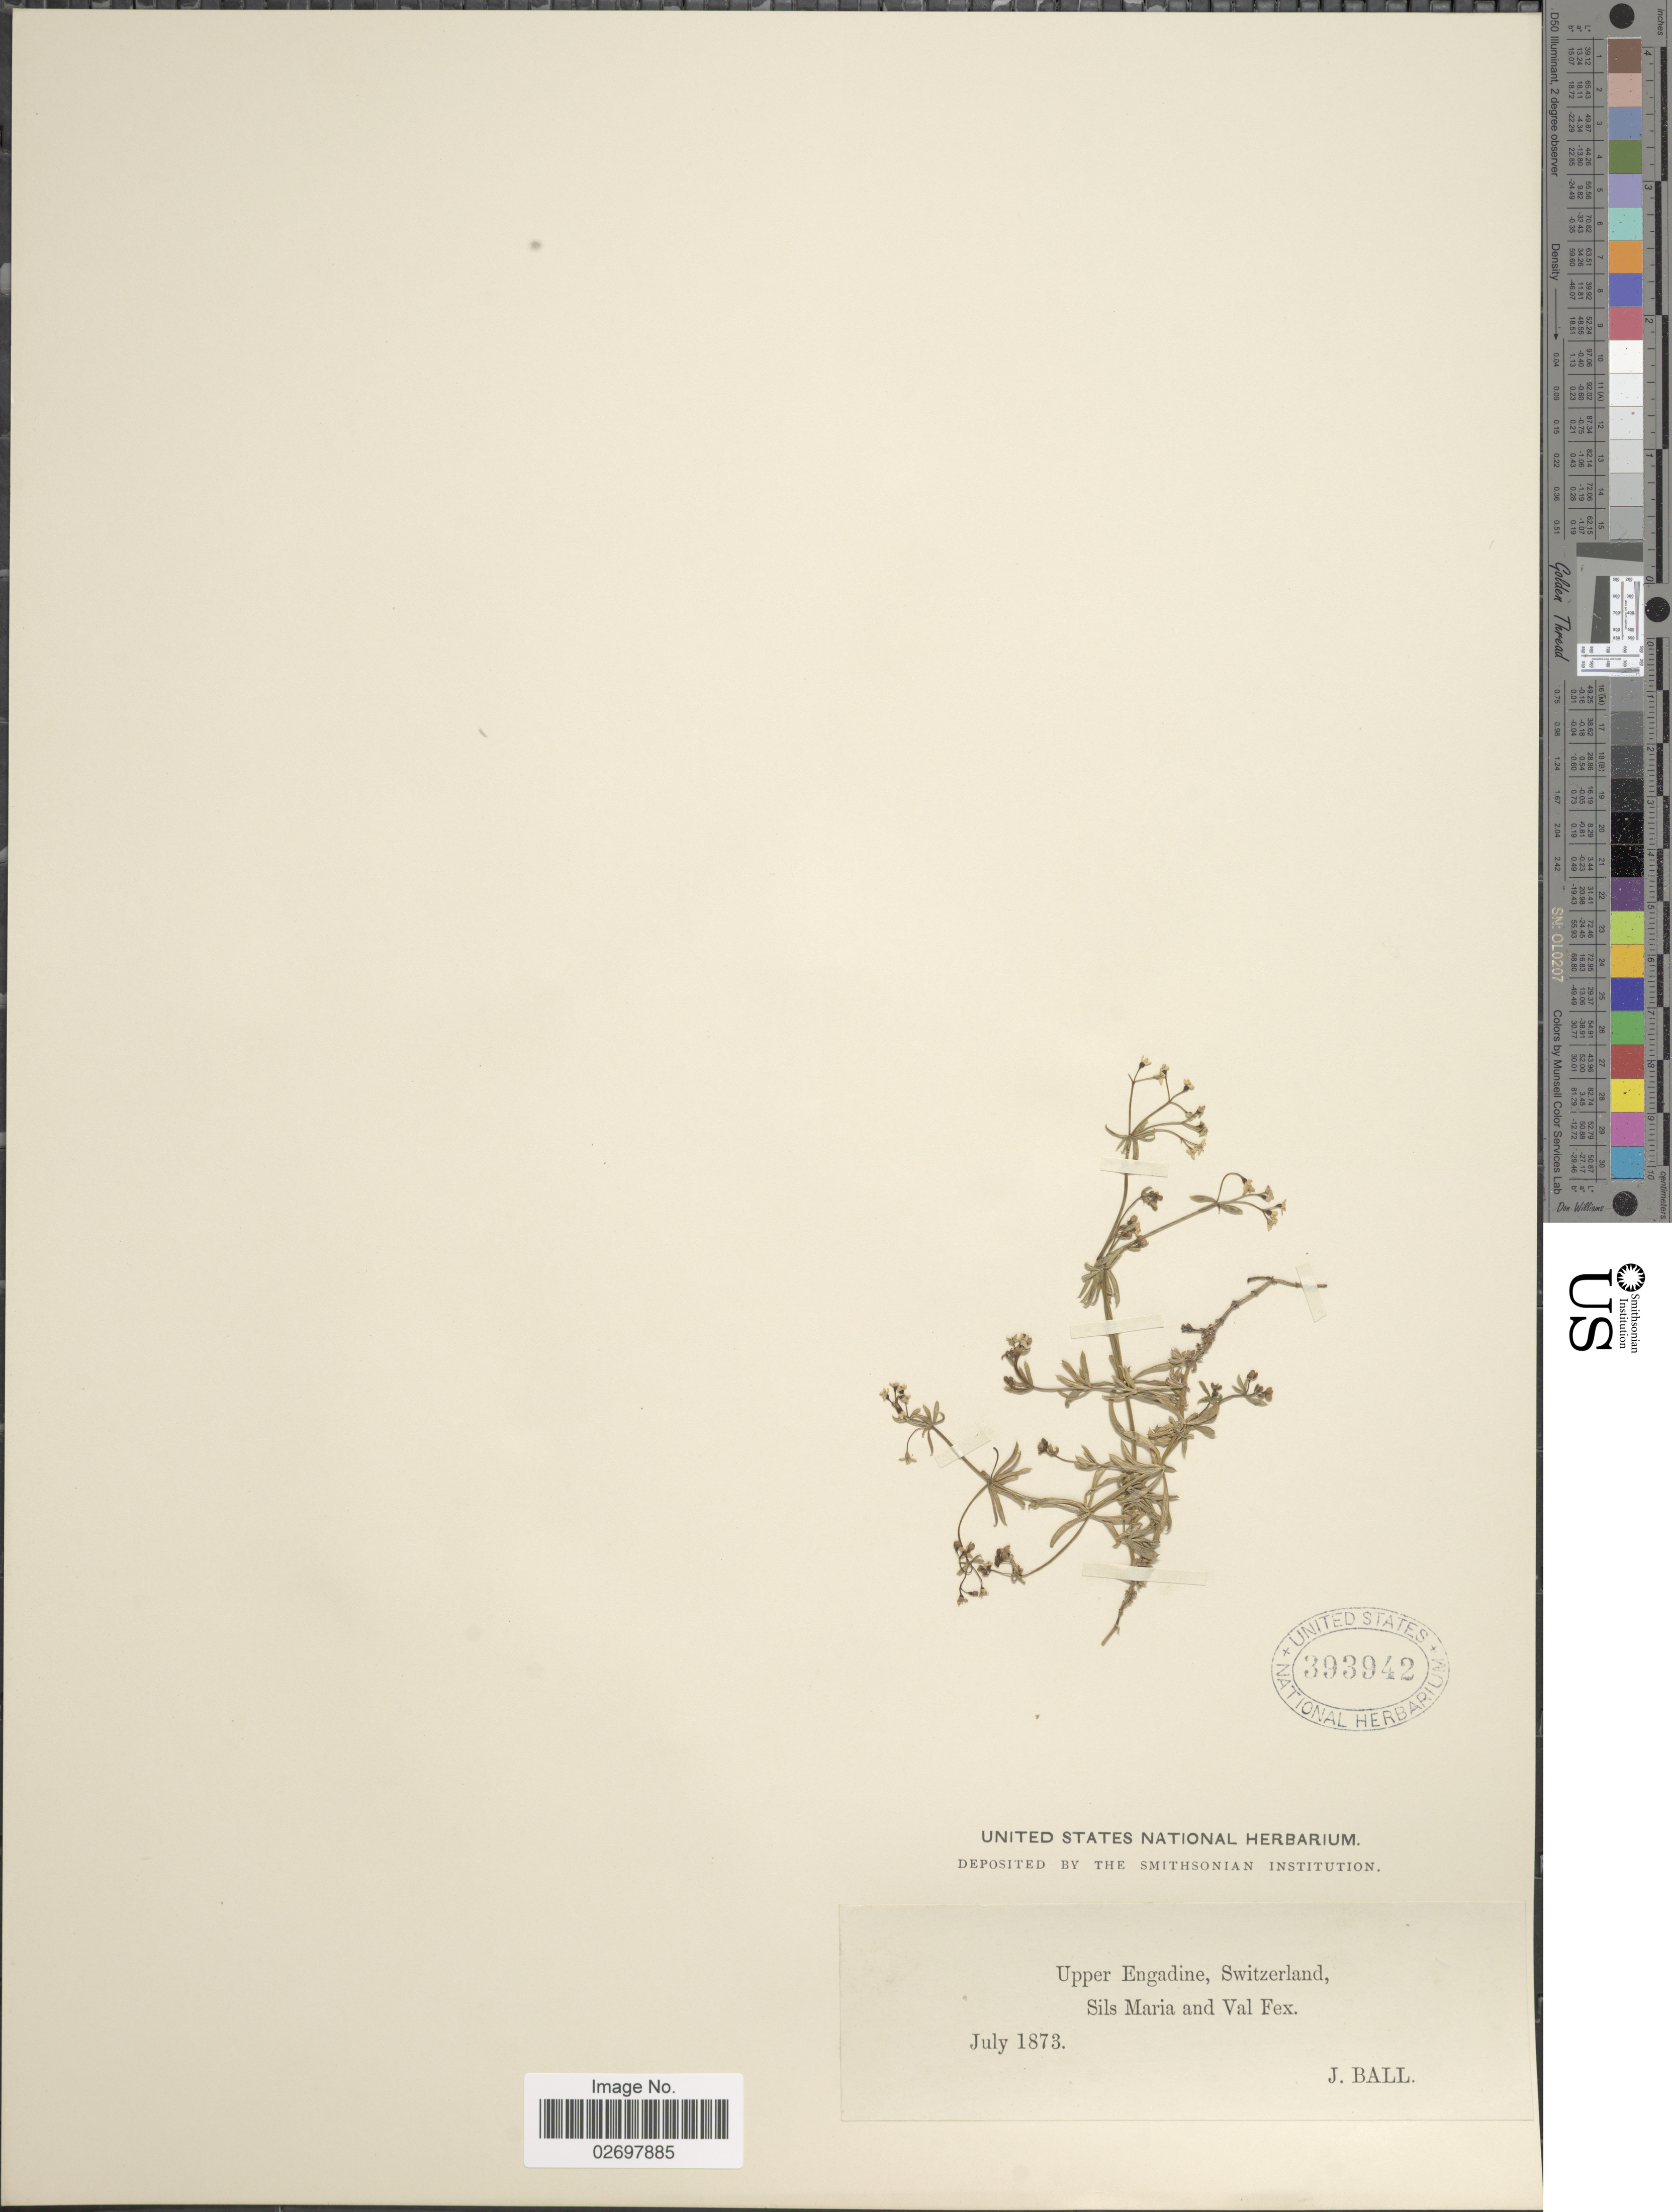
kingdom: Plantae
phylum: Tracheophyta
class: Magnoliopsida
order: Gentianales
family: Rubiaceae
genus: Galium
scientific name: Galium sp.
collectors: J. Ball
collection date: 1873-07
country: Switzerland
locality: Upper Engadine, Switzerland, Sils Maria and Val Fex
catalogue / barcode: US 393942